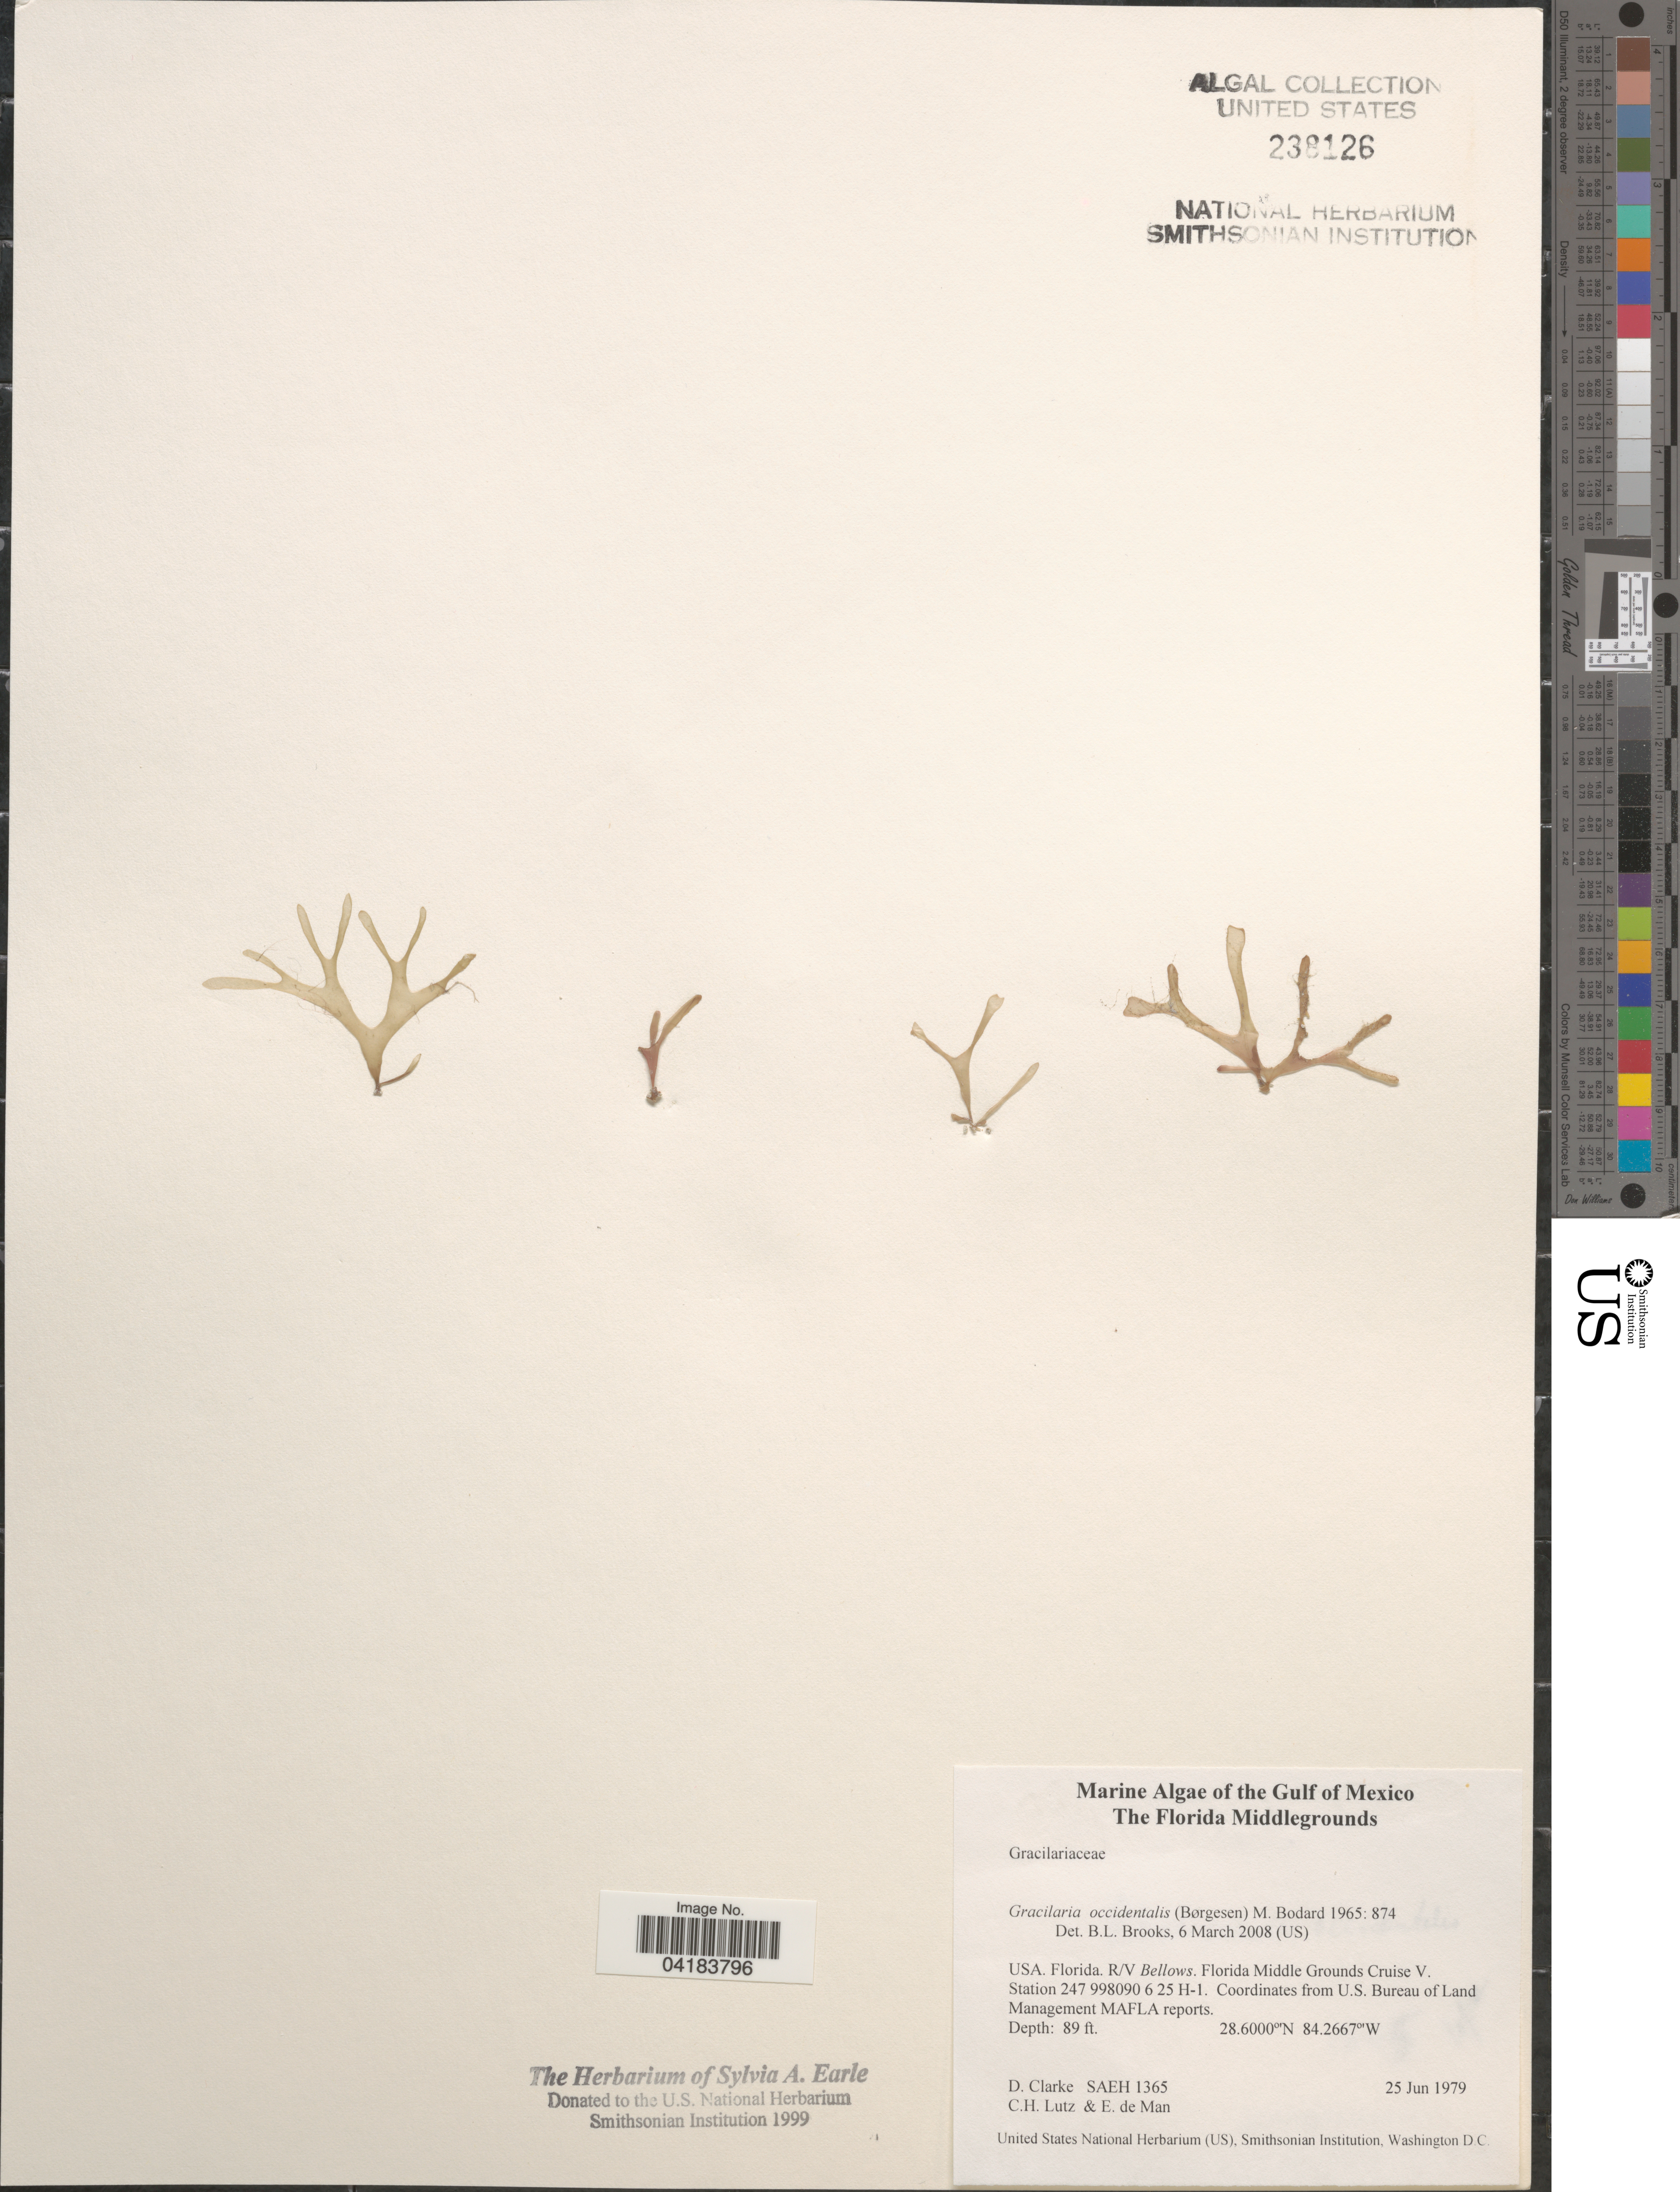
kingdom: Plantae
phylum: Rhodophyta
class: Florideophyceae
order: Gracilariales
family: Gracilariaceae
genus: Gracilaria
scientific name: Gracilaria occidentalis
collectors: D. Clarke, C. Lutz & E. de Man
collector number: SAEH1365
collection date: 1979-06-25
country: United States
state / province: Florida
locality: Gulf of Mexico. R/V Bellows. Florida Middle Grounds Cruise V. Station 247 998090 6 25 H-1.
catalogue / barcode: US 238126